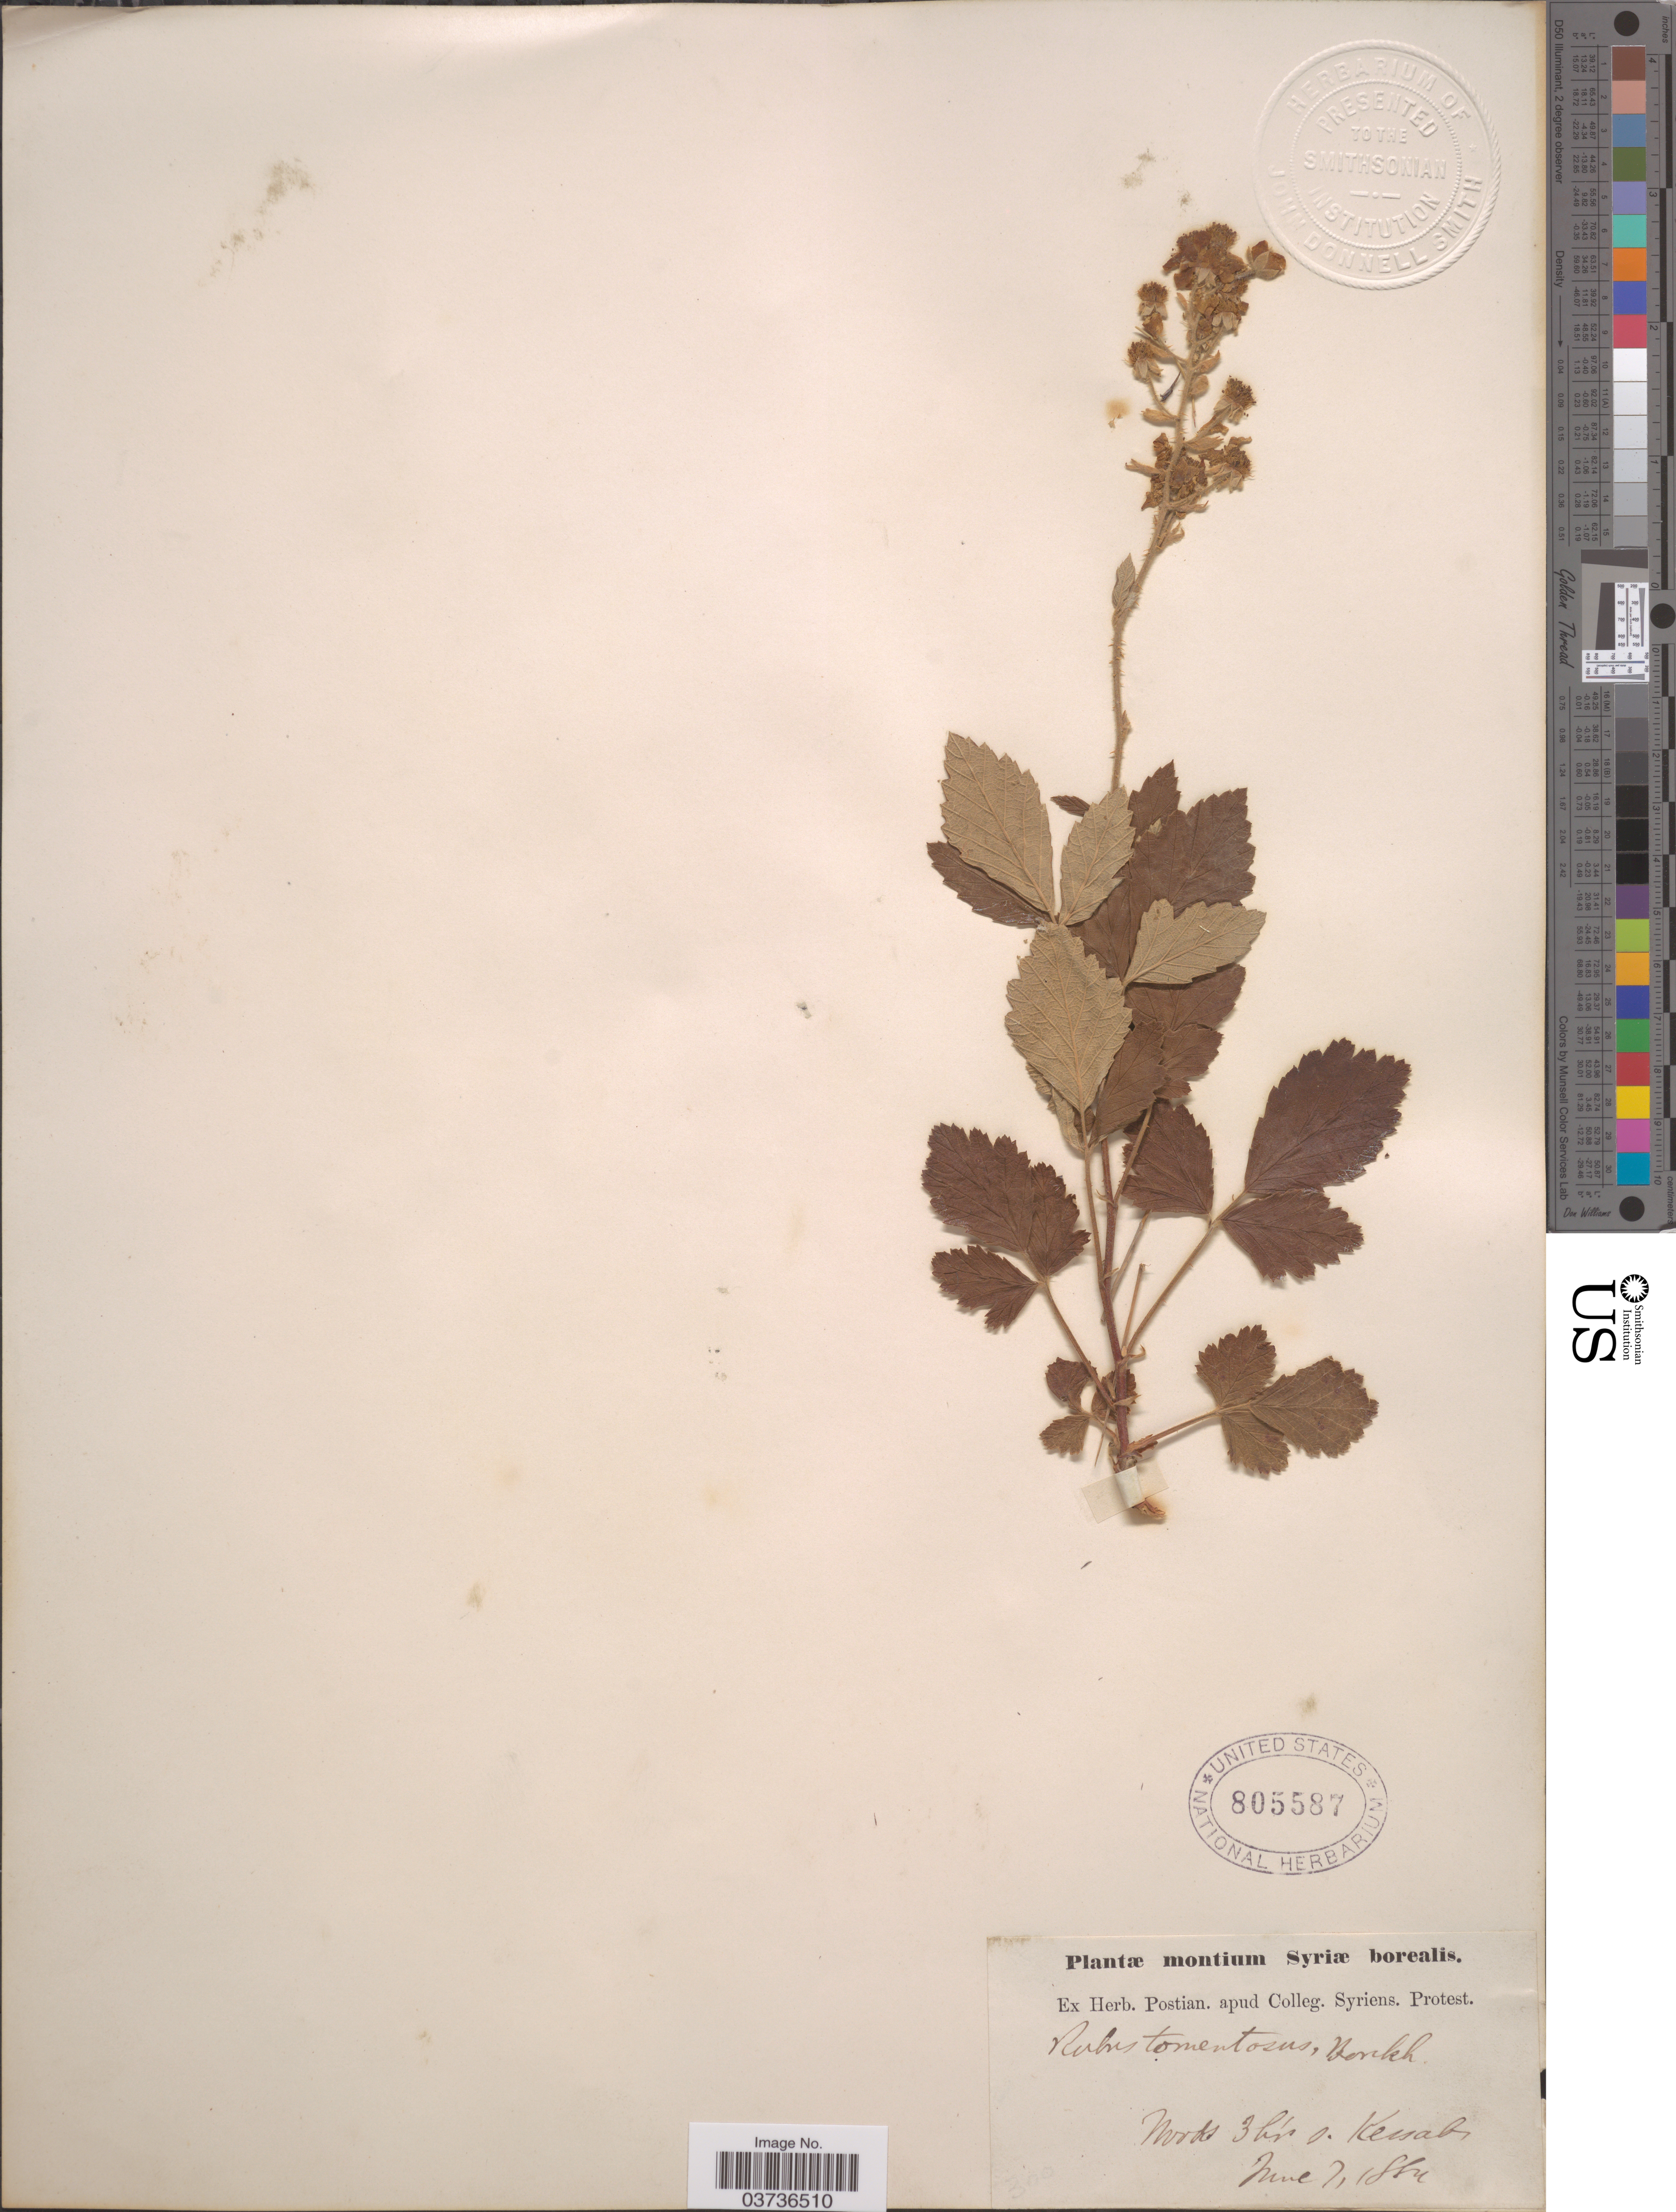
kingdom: Plantae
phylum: Tracheophyta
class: Magnoliopsida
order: Rosales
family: Rosaceae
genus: Rubus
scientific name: Rubus tomentosus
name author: Borkh.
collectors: ex herb. Postian. apud Colleg. Syriens. Protest. USE "Fannie P. A. Shepard" (10308853) AS PRIMARY COLLECTOR INSTEAD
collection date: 1884-06-07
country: Syria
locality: Montium Syriæ borealis. Woods 3km [interpreted] s. [interpreted] Kenabs [interpreted].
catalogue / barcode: US 805587